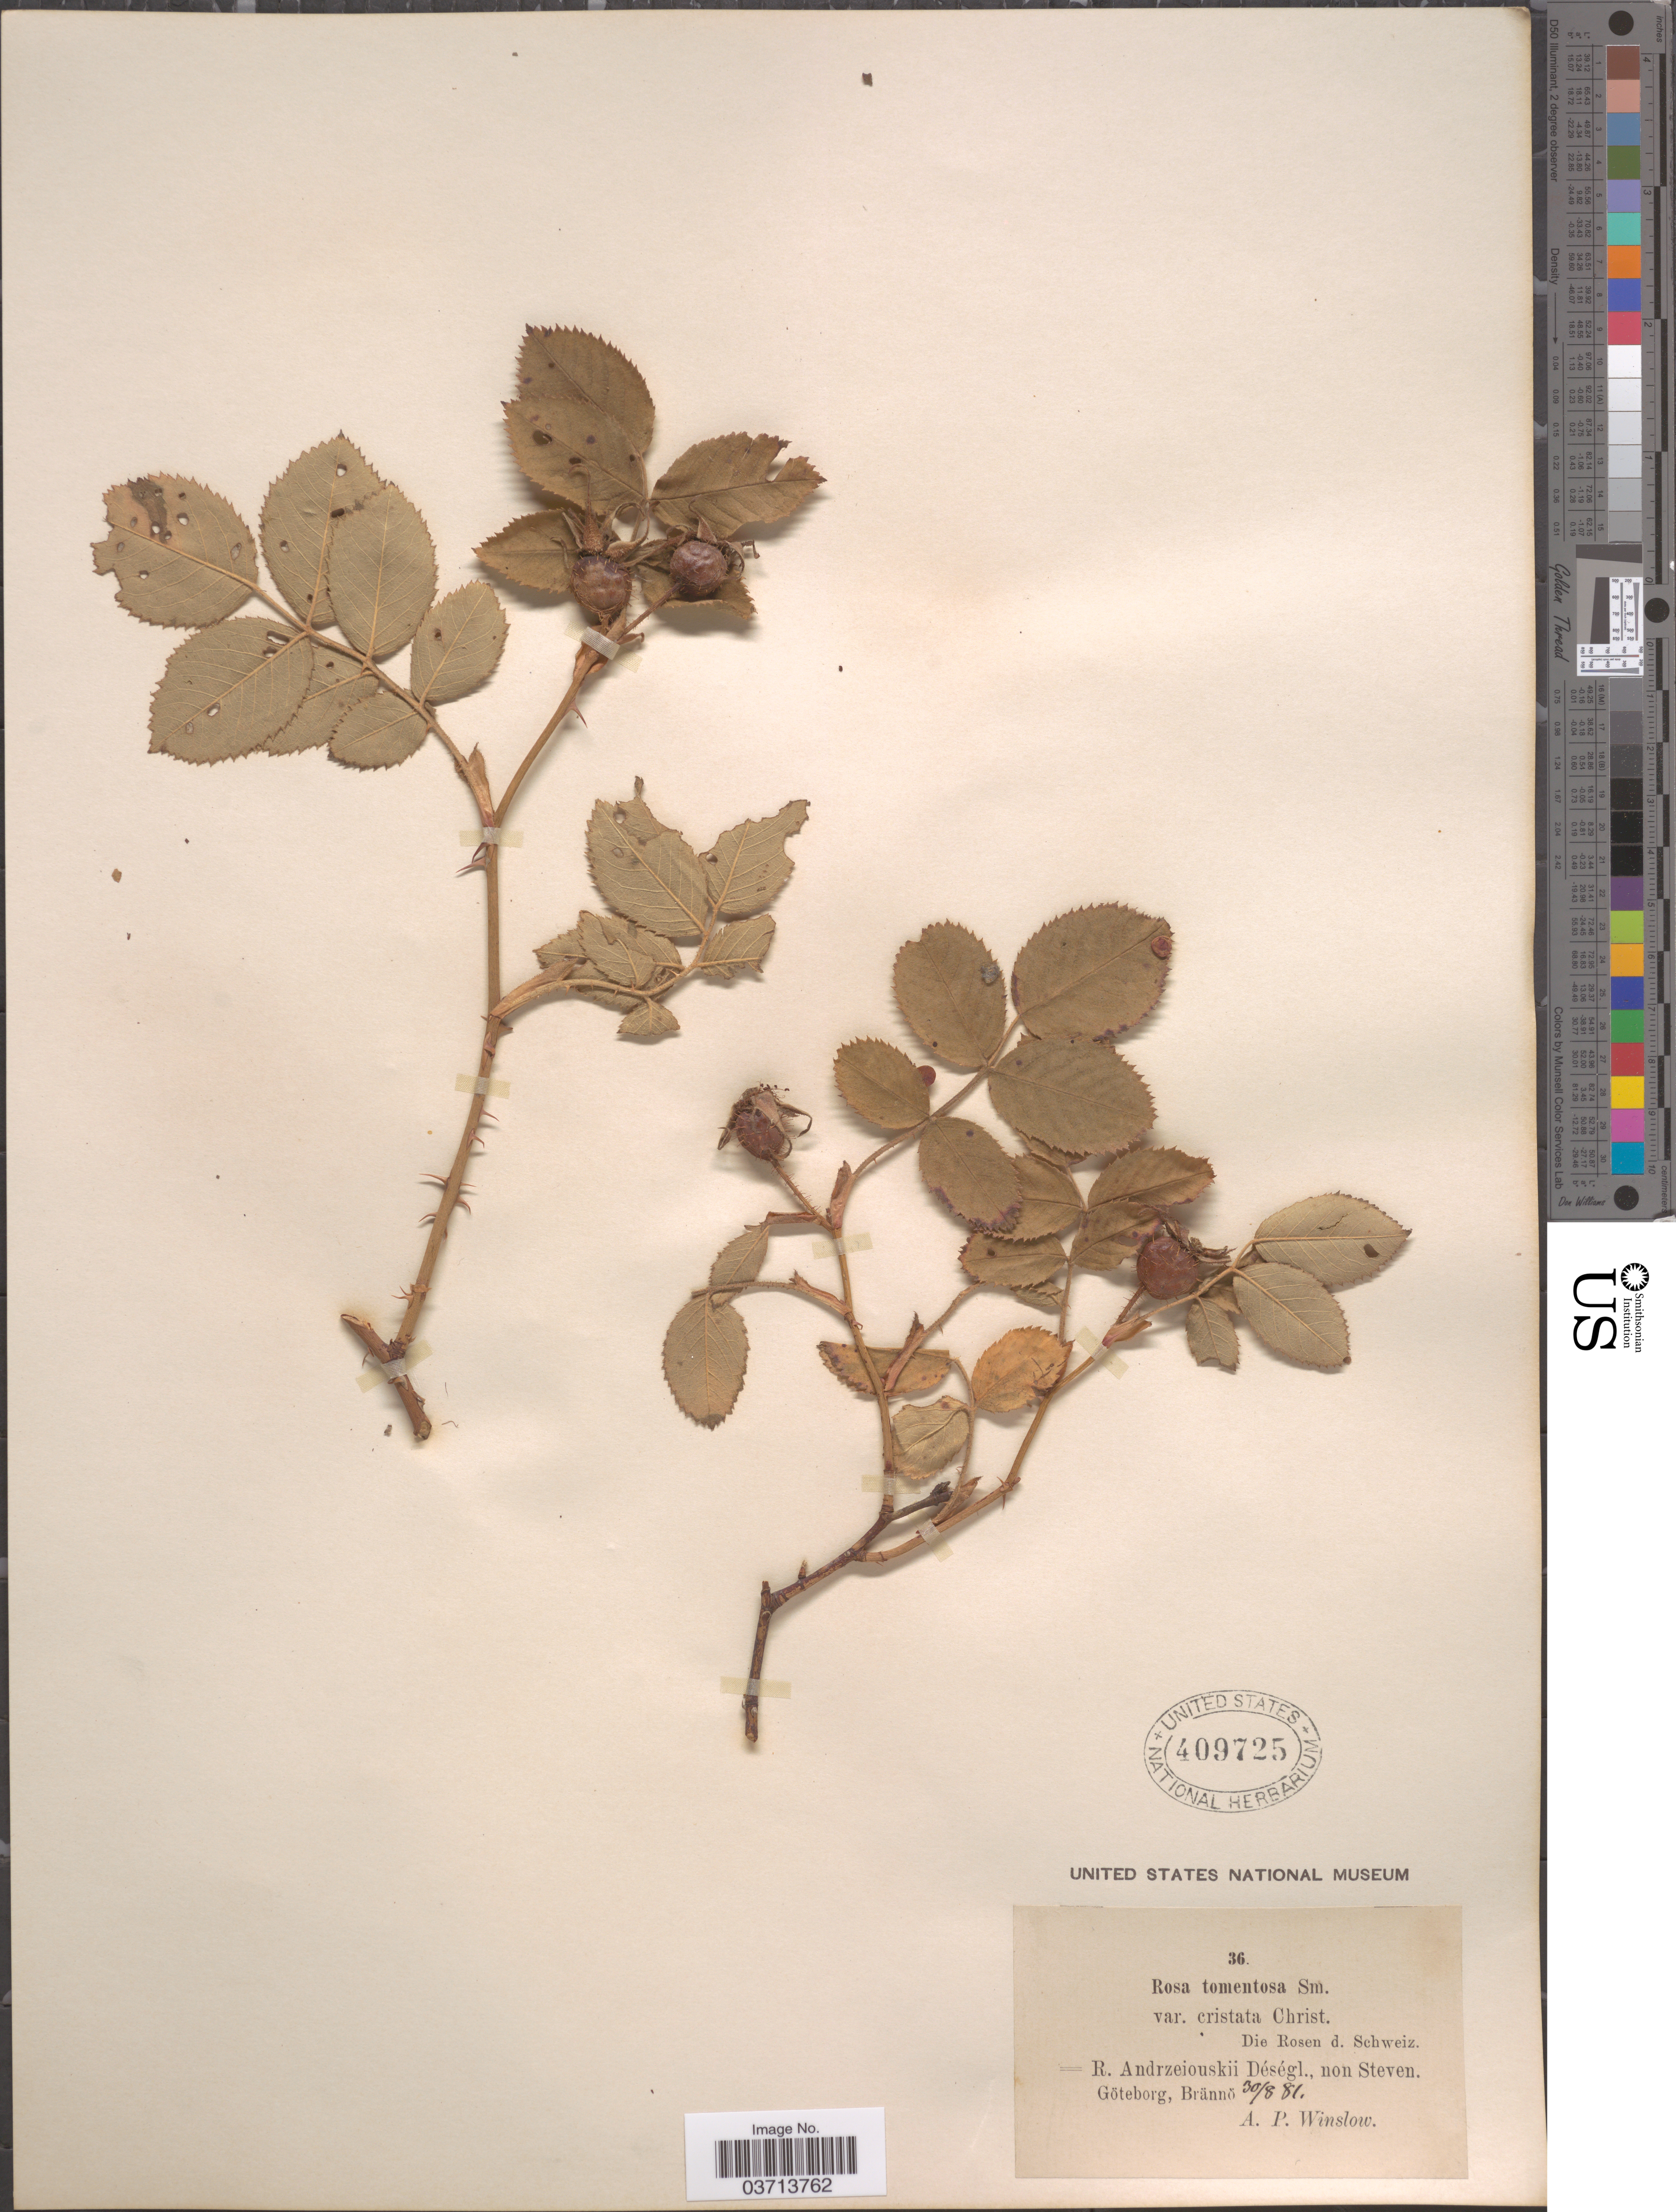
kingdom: Plantae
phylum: Tracheophyta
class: Magnoliopsida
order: Rosales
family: Rosaceae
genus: Rosa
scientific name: Rosa tomentosa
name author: Sm.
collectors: A. Winslow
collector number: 36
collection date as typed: Transcribed d/m/y: 30/8/81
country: Sweden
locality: Göteborg, Brännö.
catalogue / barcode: US 409725